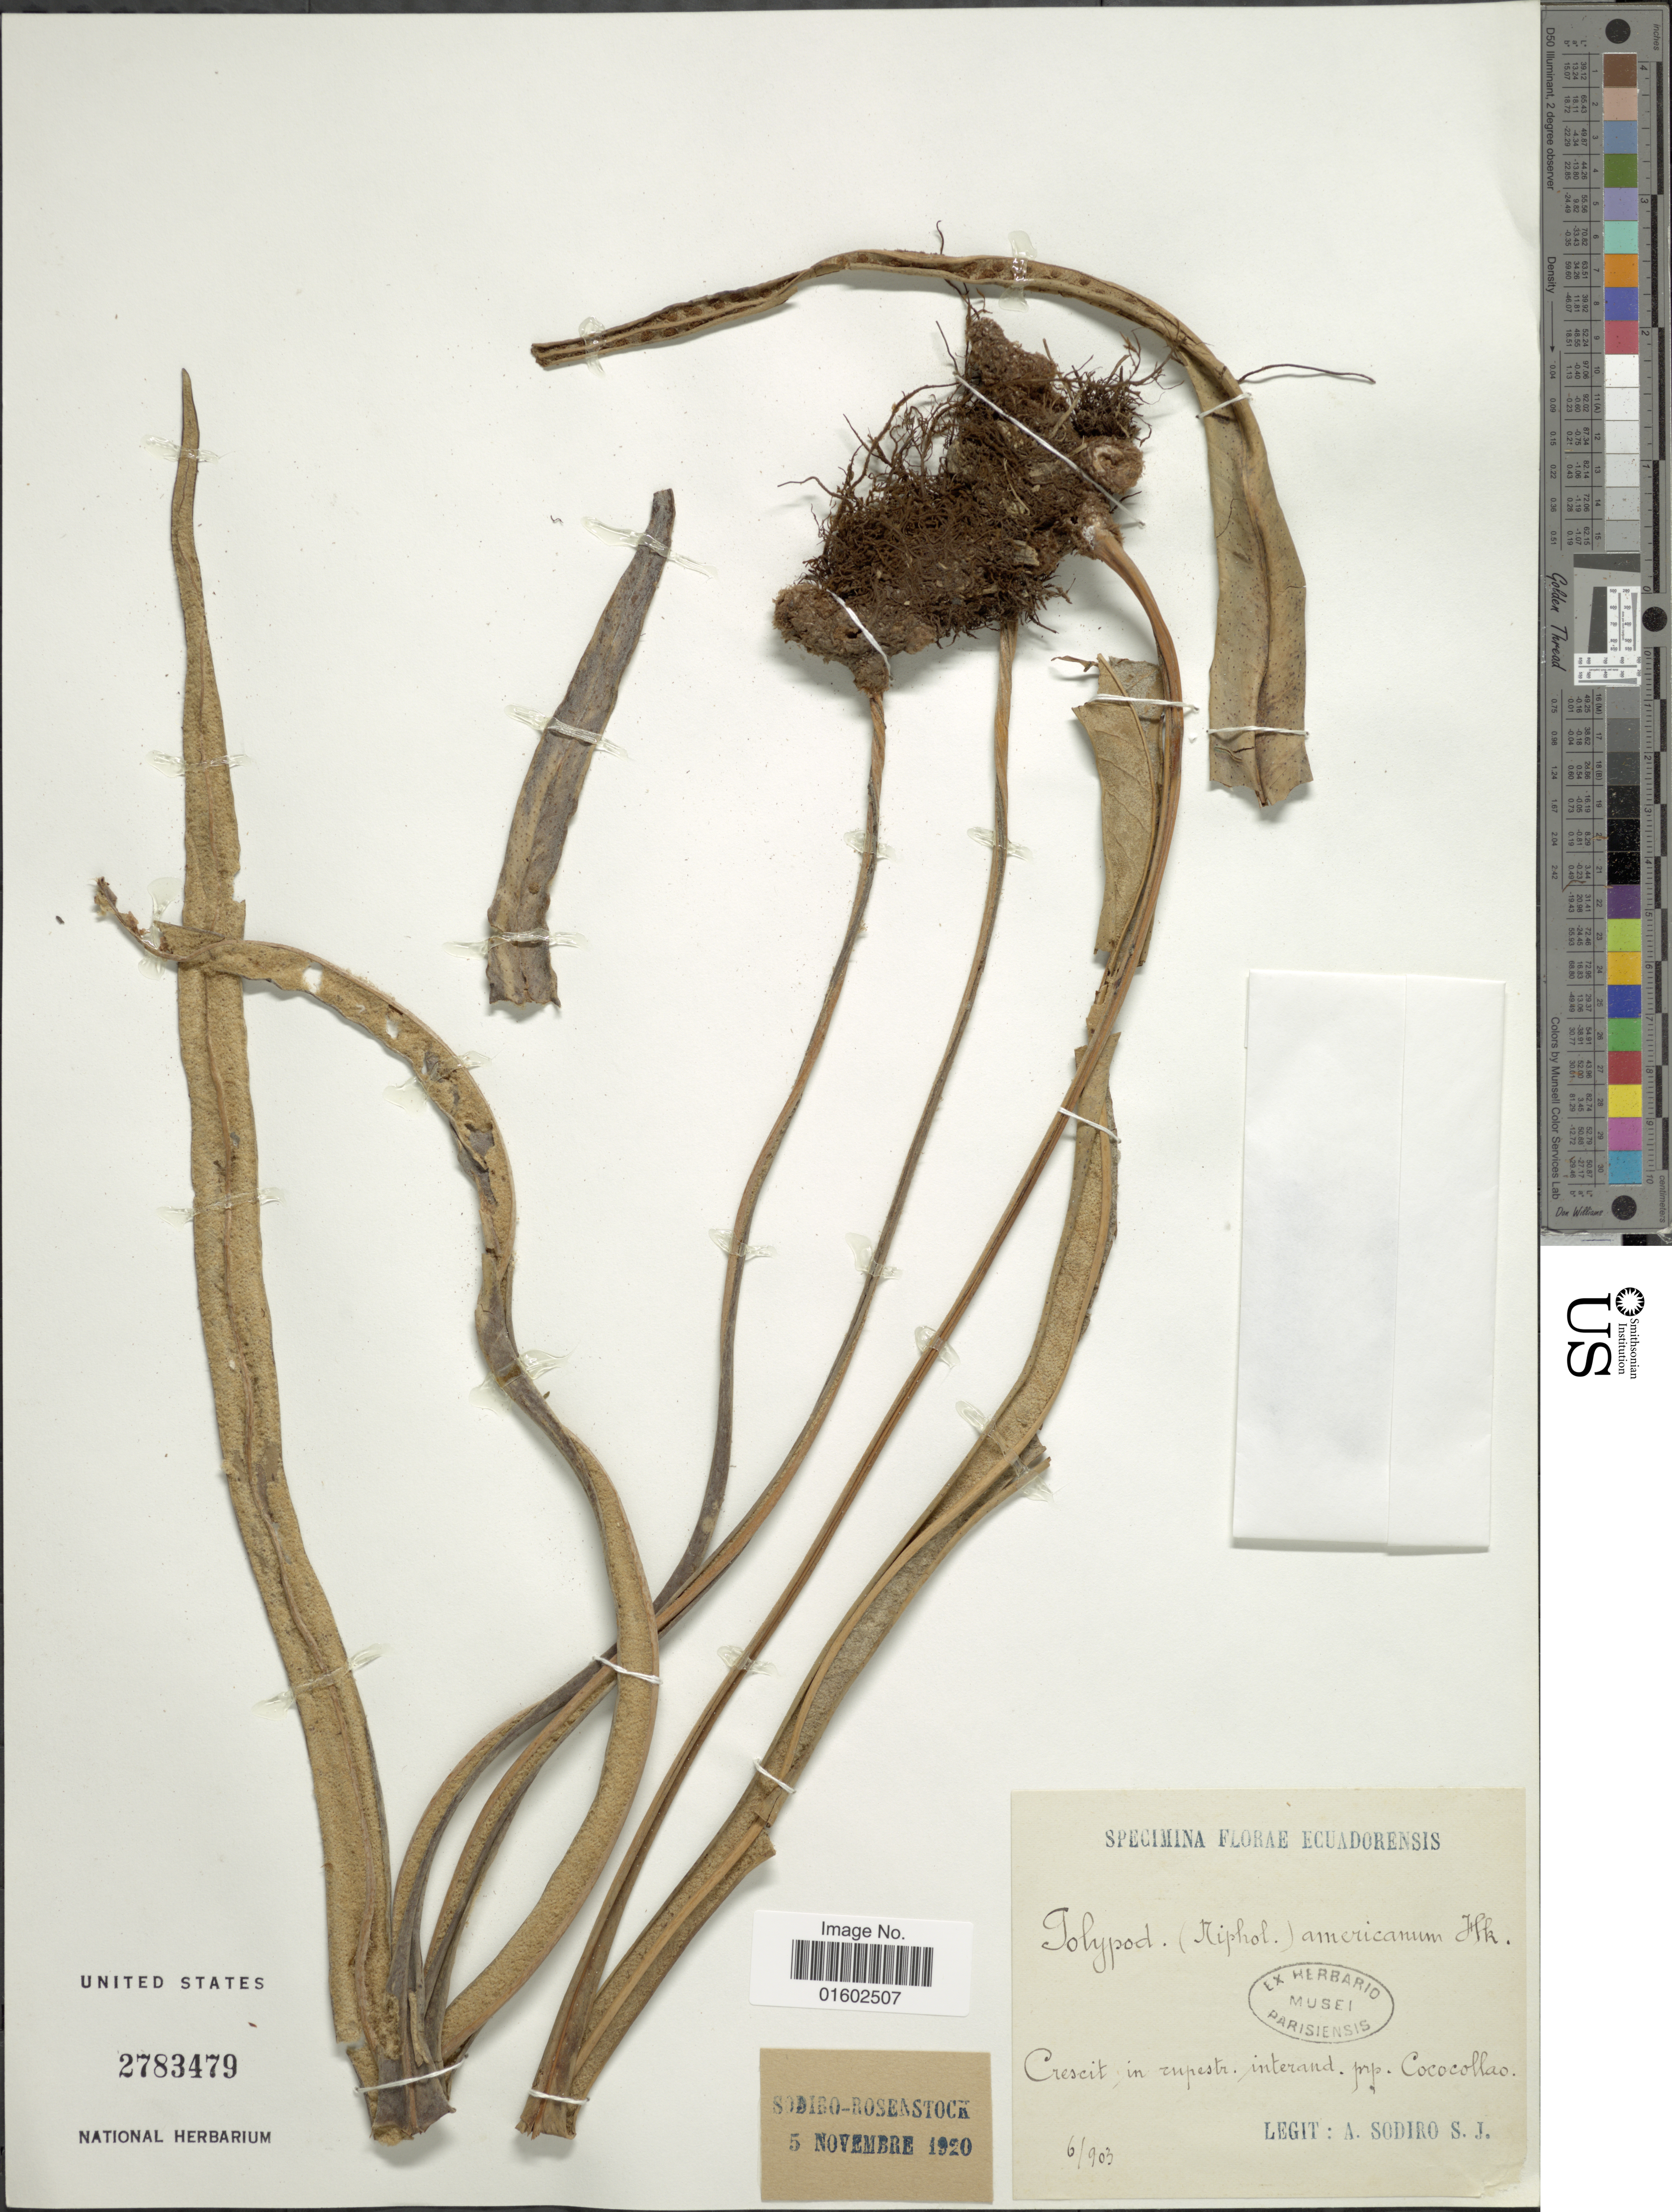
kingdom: Plantae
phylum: Tracheophyta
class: Polypodiopsida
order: Polypodiales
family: Polypodiaceae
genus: Niphidium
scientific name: Niphidium longifolium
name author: (Cav.) C.V. Morton & Lellinger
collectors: A. Sodiro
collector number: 6/903?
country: Ecuador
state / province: Pichincha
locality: Crescit in rupestr. interand. prp, Cotocollao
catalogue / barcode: US 2783479